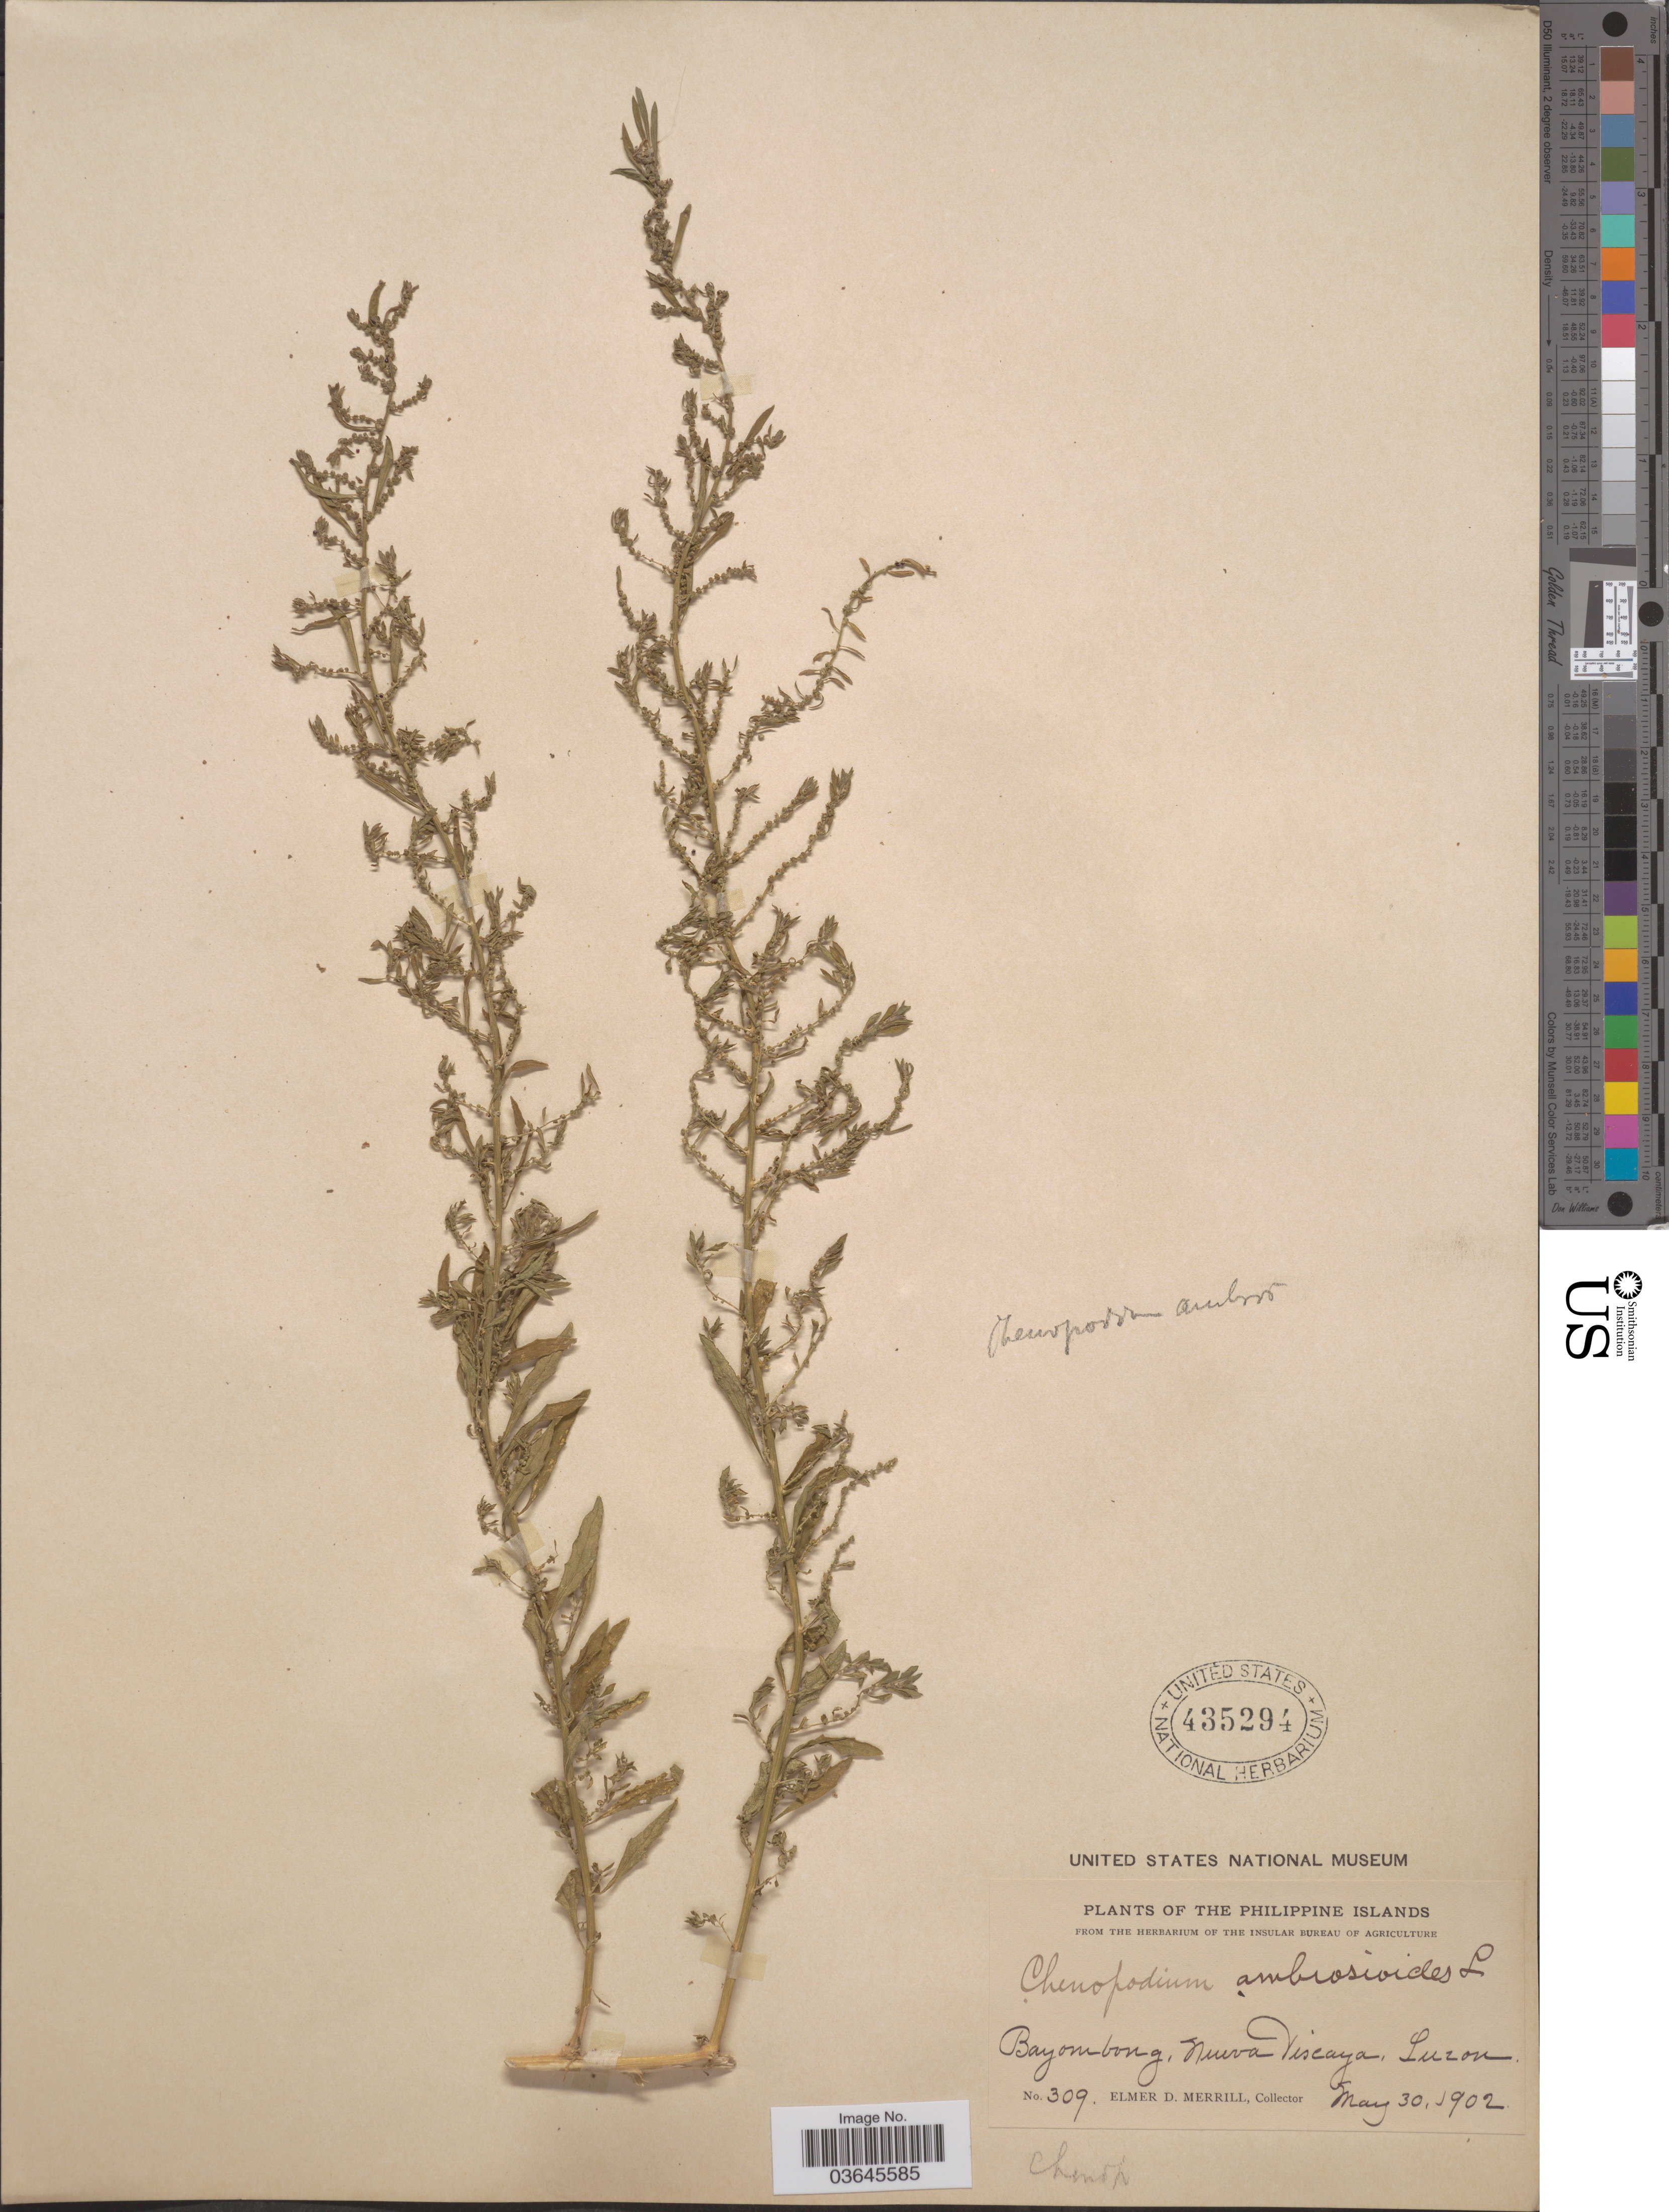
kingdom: Plantae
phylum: Tracheophyta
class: Magnoliopsida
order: Caryophyllales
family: Amaranthaceae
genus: Chenopodium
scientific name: Chenopodium ambrosioides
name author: L.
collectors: E. D. Merrill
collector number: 309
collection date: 1902-05-30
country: Philippines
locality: The Philippine Islands. Bayombong, Nueva Viscaya, Luzon.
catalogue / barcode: US 435294